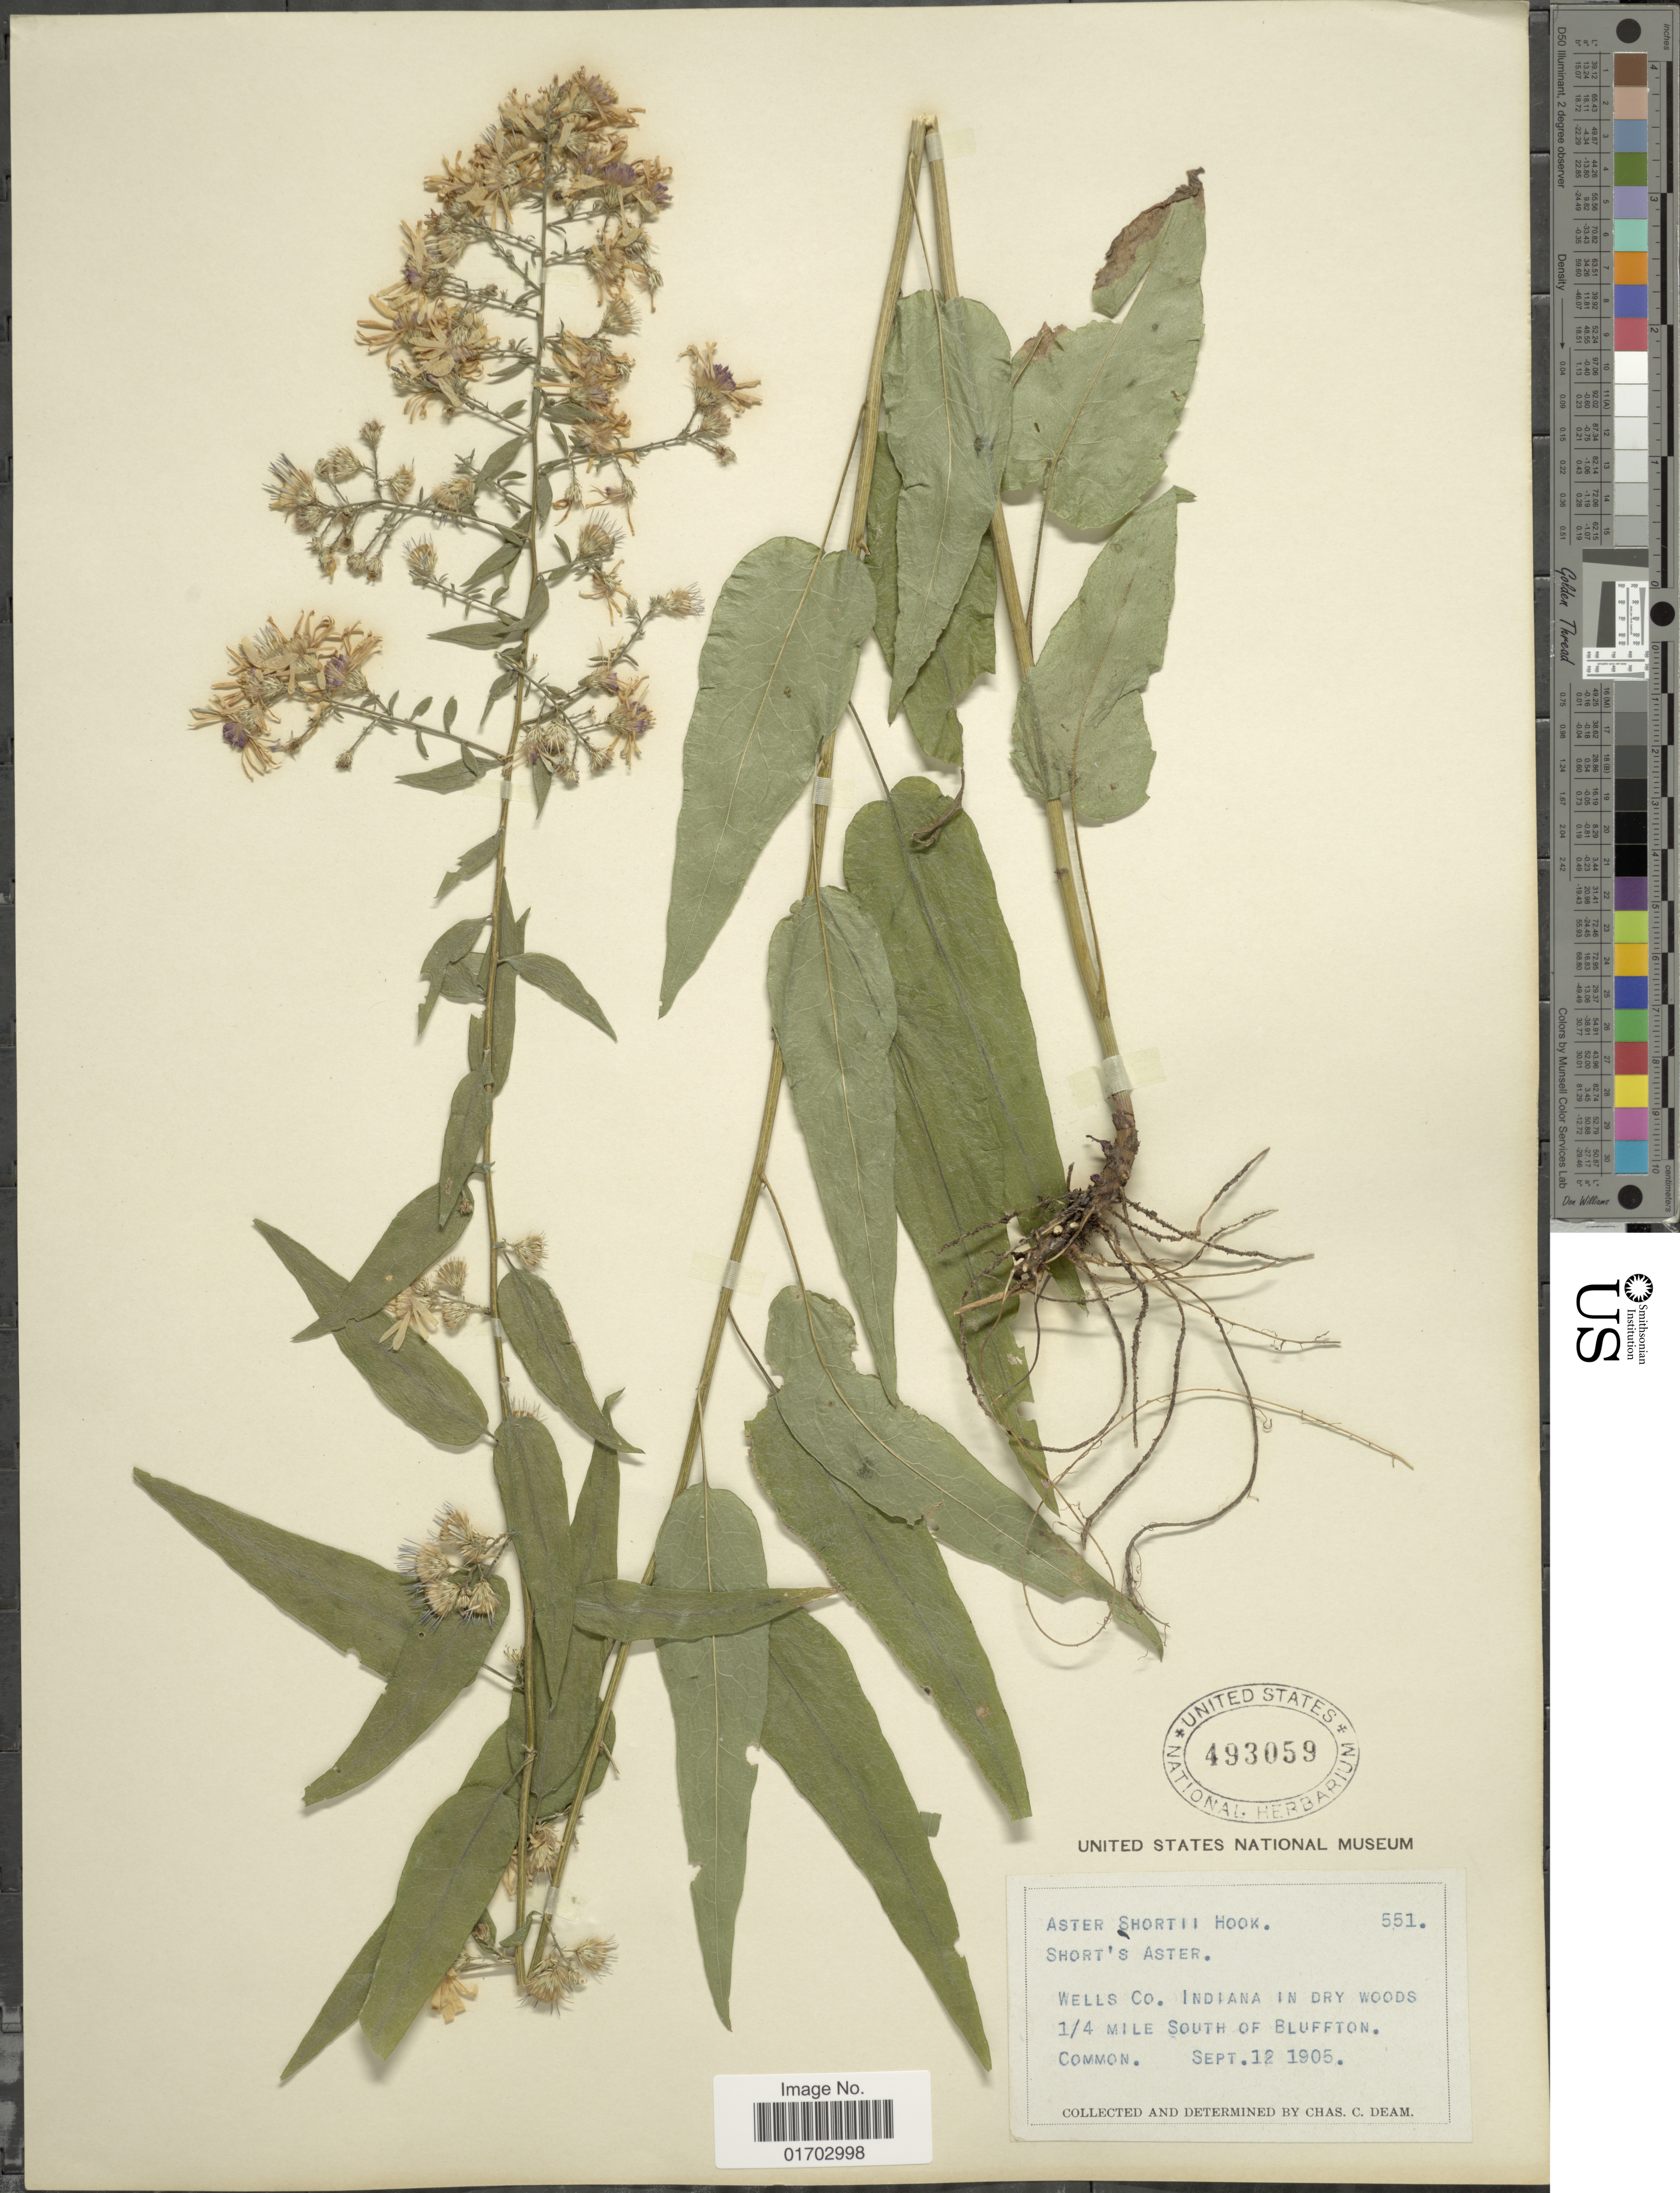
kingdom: Plantae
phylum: Tracheophyta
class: Magnoliopsida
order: Asterales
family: Asteraceae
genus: Symphyotrichum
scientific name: Symphyotrichum shortii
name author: (Lindl.) G.L. Nesom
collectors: C. C. Deam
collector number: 551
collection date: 1905-09-12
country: United States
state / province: Indiana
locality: Wells Co, 1/4 mile South of Bluffton.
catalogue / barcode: US 493059